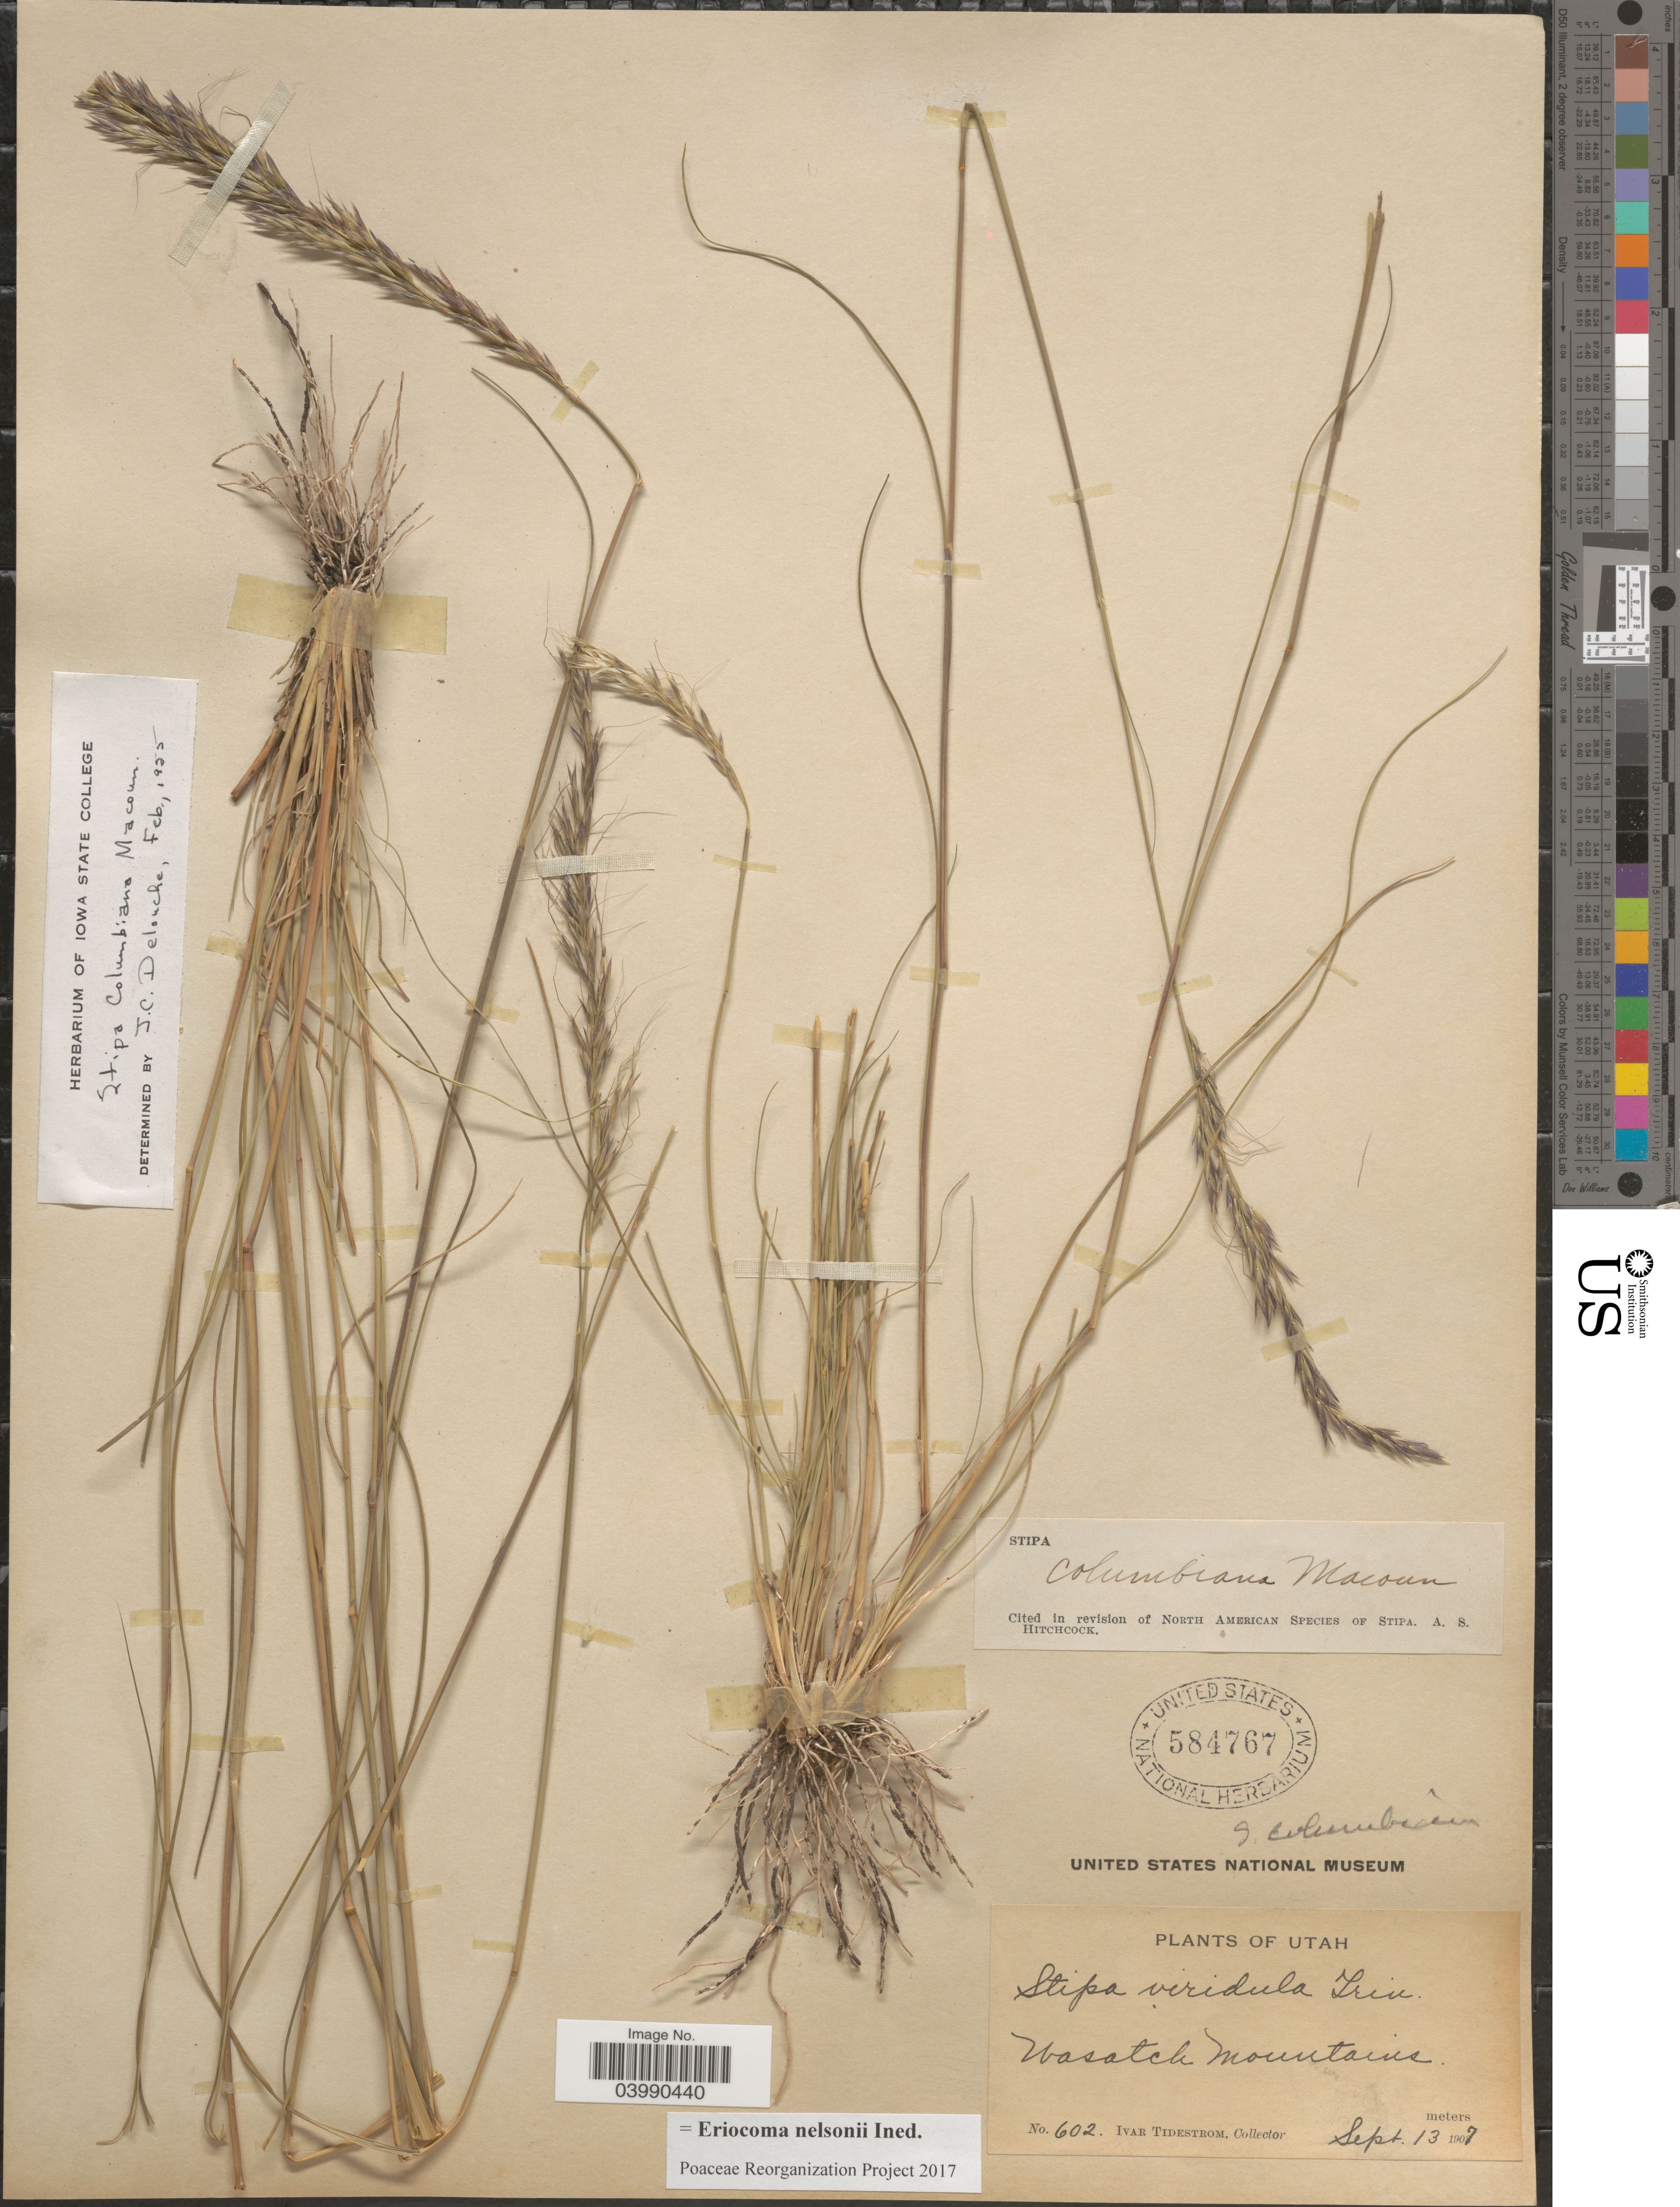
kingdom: Plantae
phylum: Tracheophyta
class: Liliopsida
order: Poales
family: Poaceae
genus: Eriocoma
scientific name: Eriocoma nelsonii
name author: (Scribn.) Romasch.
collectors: I. F. Tidestrom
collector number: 602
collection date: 1907-09-13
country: United States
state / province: Utah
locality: Wasatch Mountains.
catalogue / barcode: US 584767